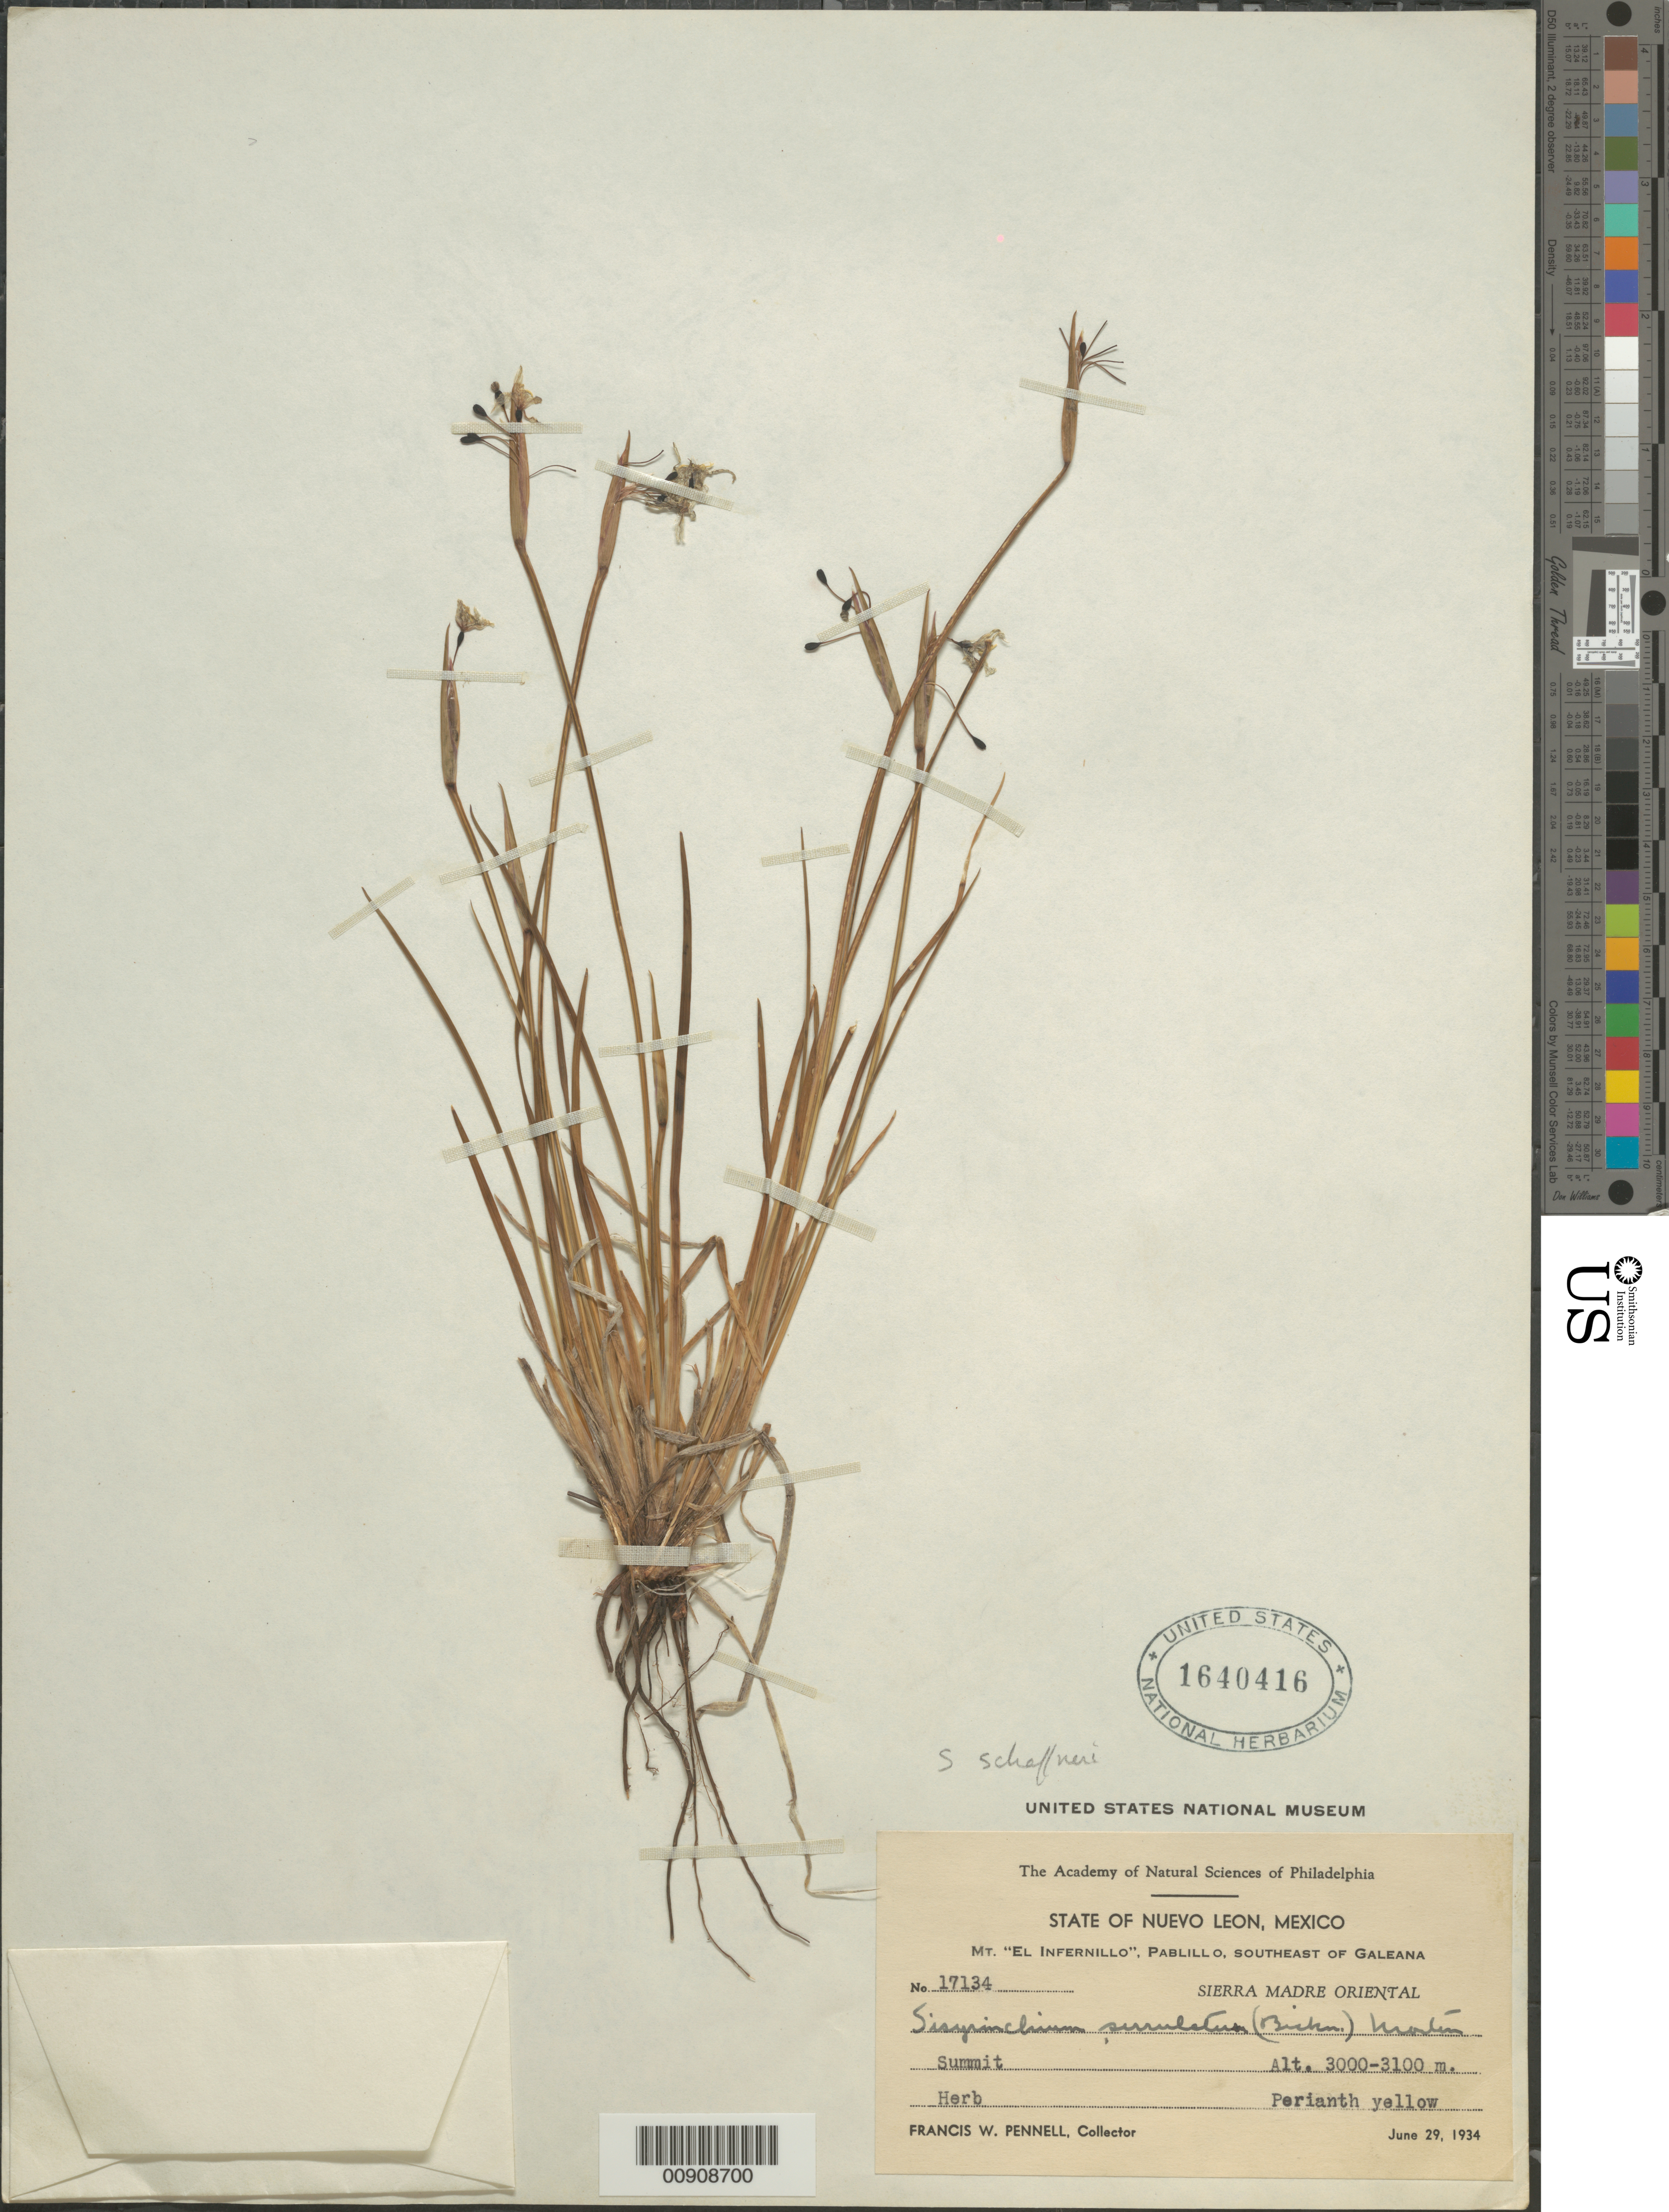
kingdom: Plantae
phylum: Tracheophyta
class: Liliopsida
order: Asparagales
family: Iridaceae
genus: Sisyrinchium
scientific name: Sisyrinchium schaffneri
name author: S. Watson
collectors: F. W. Pennell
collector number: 17134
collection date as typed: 29 Jun 1934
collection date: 1934-06-29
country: Mexico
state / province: Nuevo León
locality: Summit Mt. "El Infernillo", Pablillo, southeast of Galeana, State of Nuevo León, Sierra Madre Oriental.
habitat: Summit.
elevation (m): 3100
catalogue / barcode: US 1640416